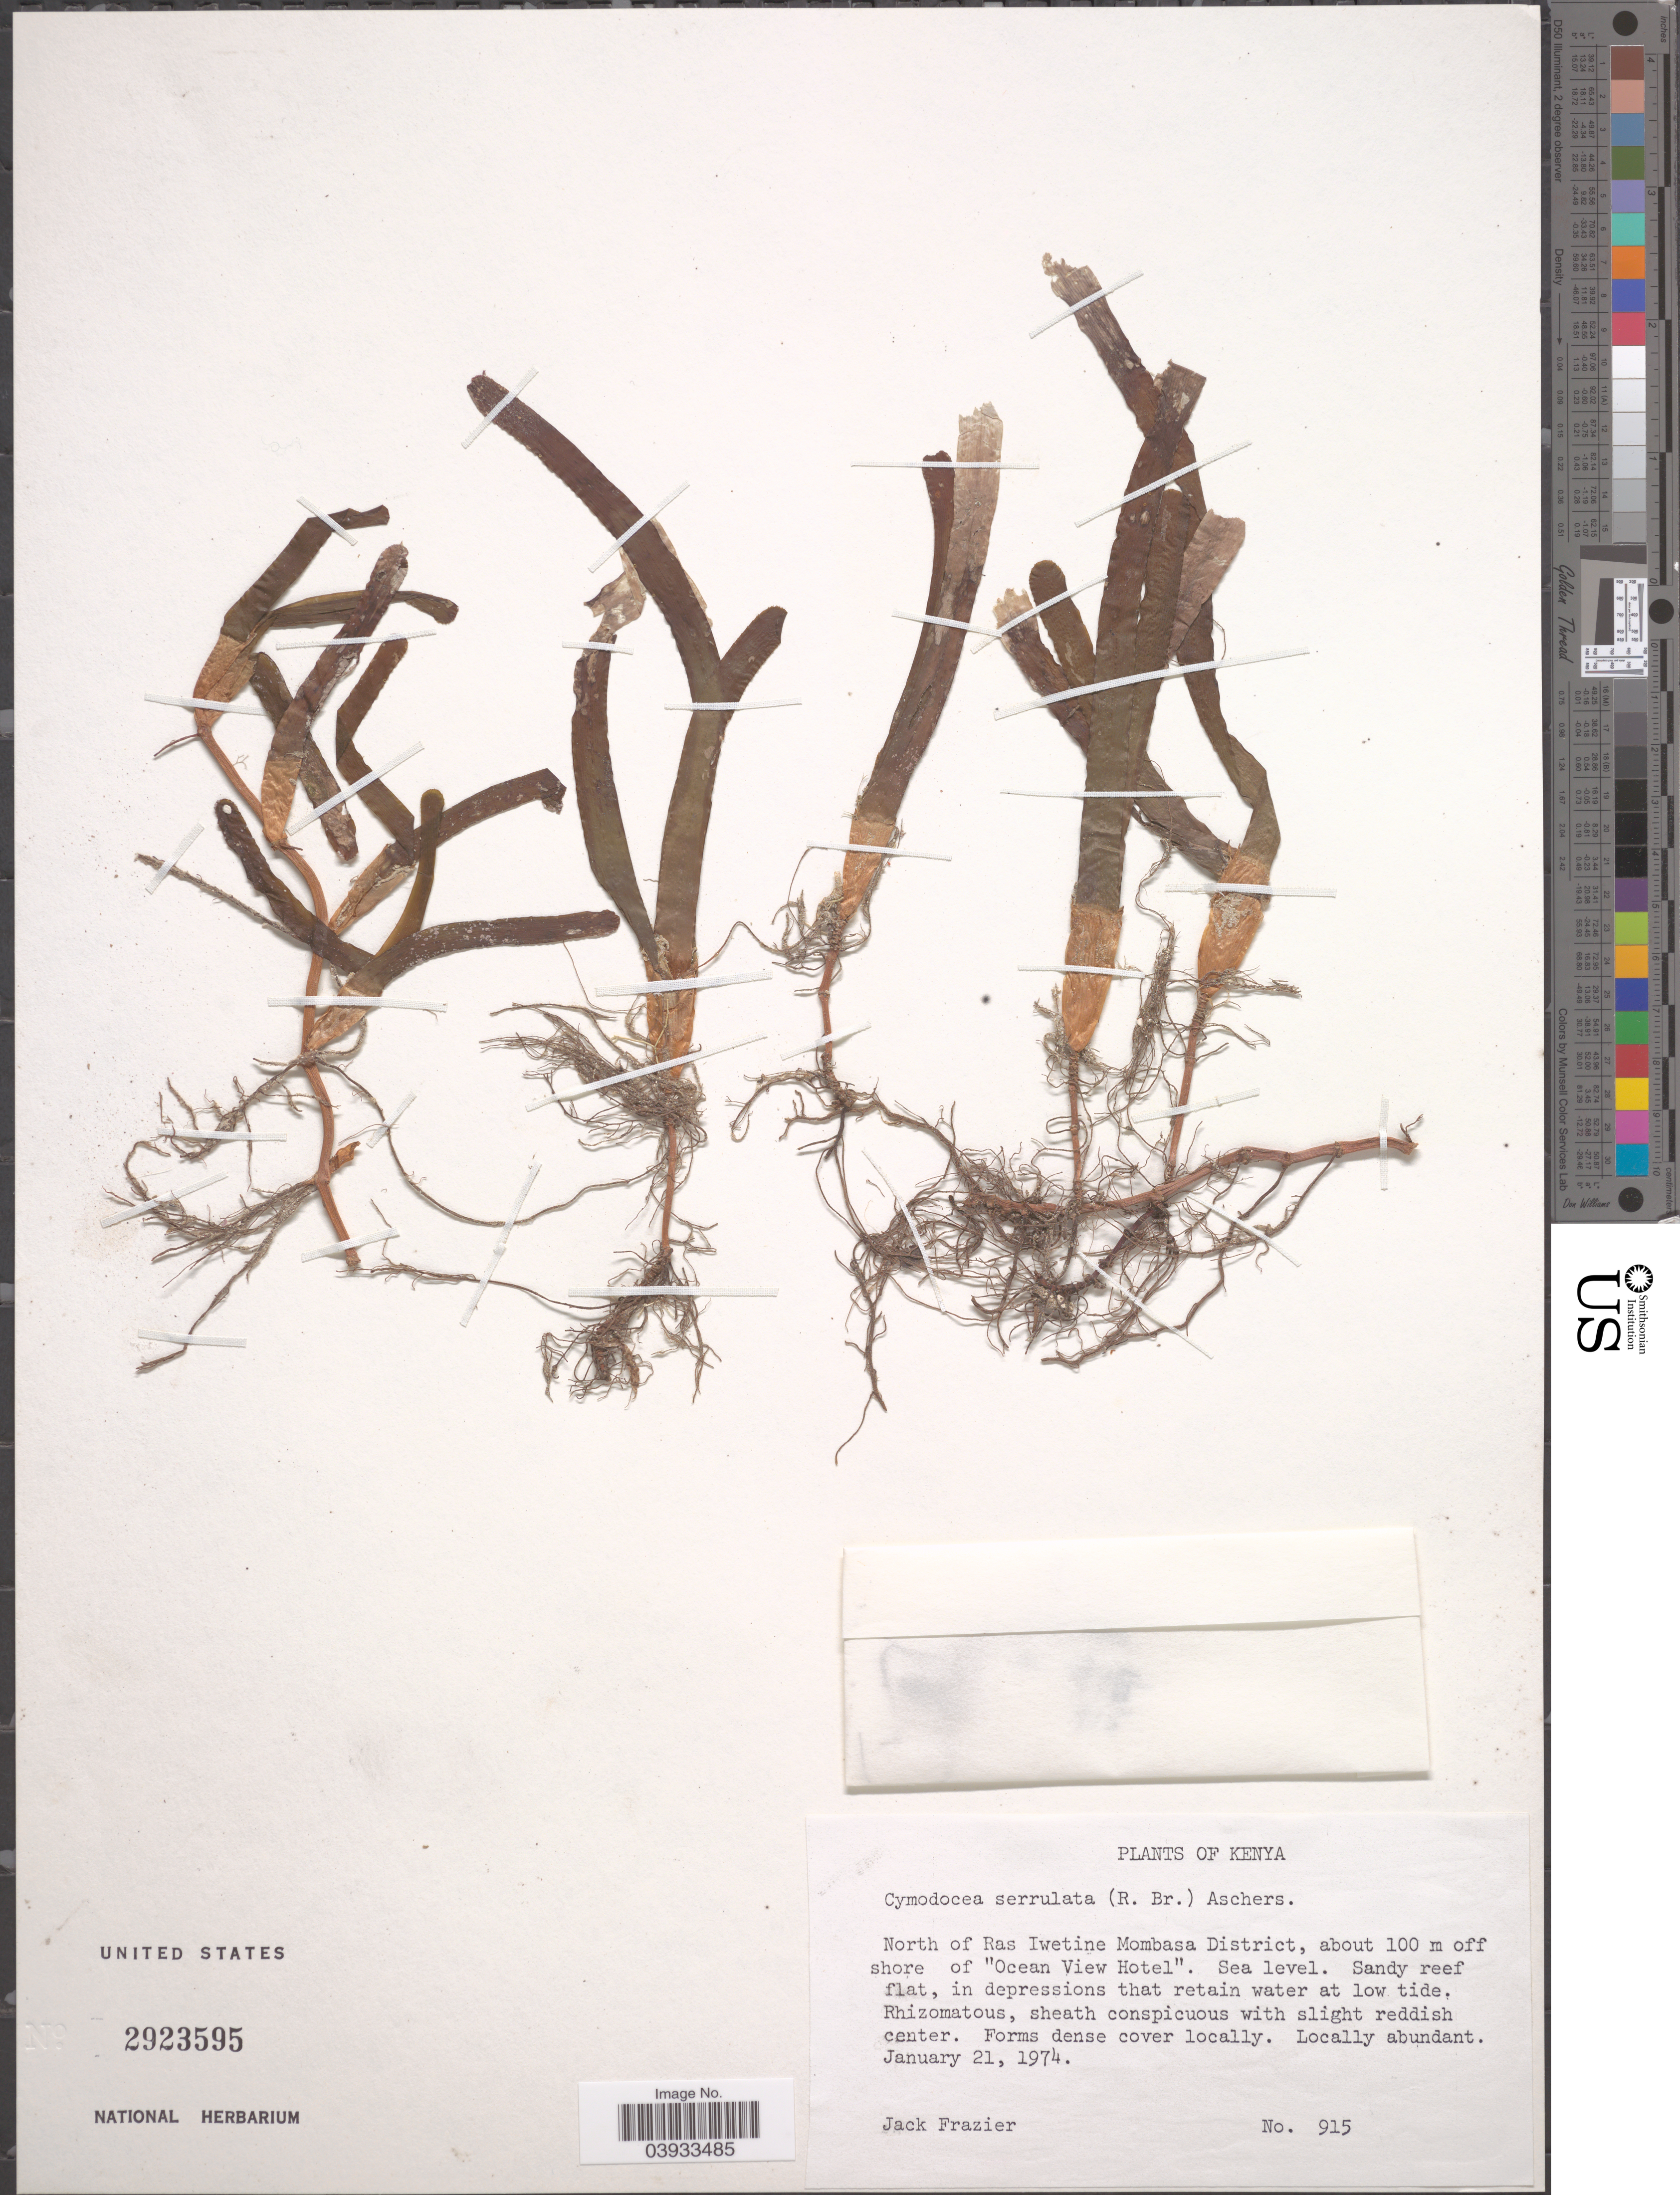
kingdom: Plantae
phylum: Tracheophyta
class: Liliopsida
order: Alismatales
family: Cymodoceaceae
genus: Cymodocea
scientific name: Cymodocea serrulata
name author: (R. Br.) Magnus & Ashers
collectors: J. Frazier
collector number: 915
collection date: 1974-01-21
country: Kenya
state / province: Mombasa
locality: North of Ras Iwetine Mombasa District, about 100 m off shore of "Ocean View Hotel".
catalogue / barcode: US 2923595